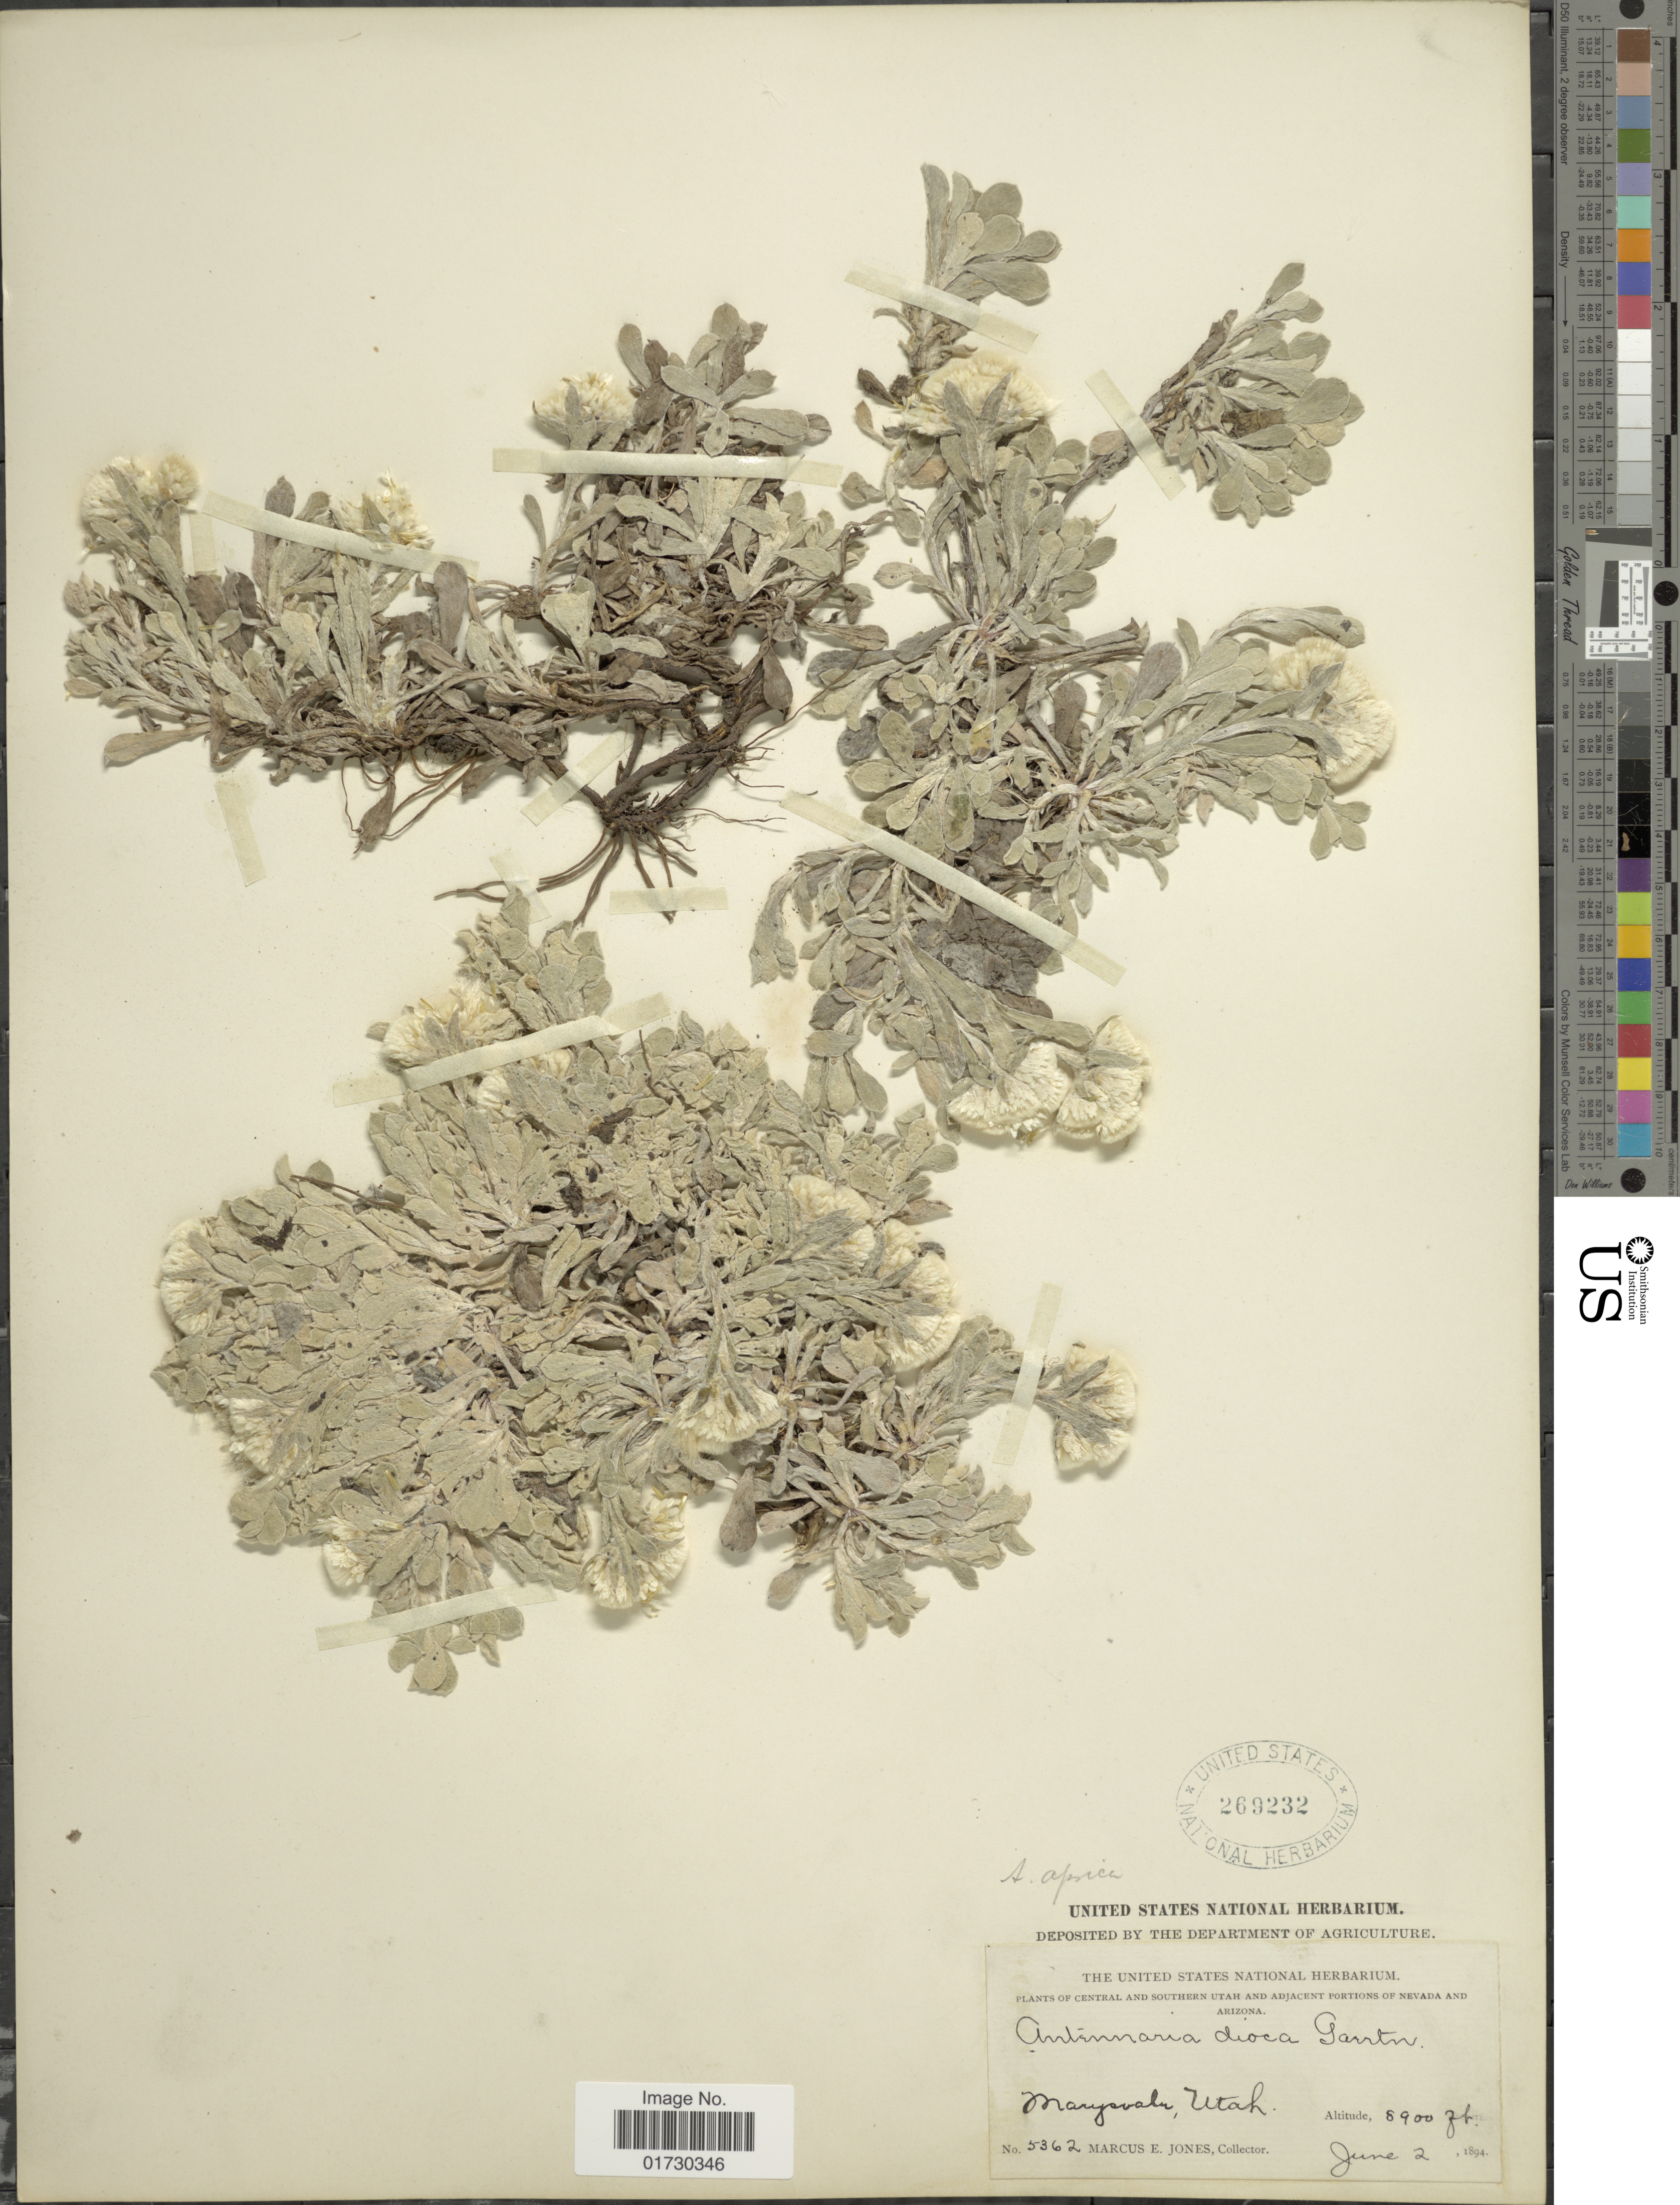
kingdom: Plantae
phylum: Tracheophyta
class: Magnoliopsida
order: Asterales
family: Asteraceae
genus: Antennaria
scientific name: Antennaria aprica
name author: Greene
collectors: M. E. Jones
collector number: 5362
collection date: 1894-06-02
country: United States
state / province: Utah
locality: Central and Southern Utah, Marysvalr, Utah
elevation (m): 2713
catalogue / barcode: US 269232